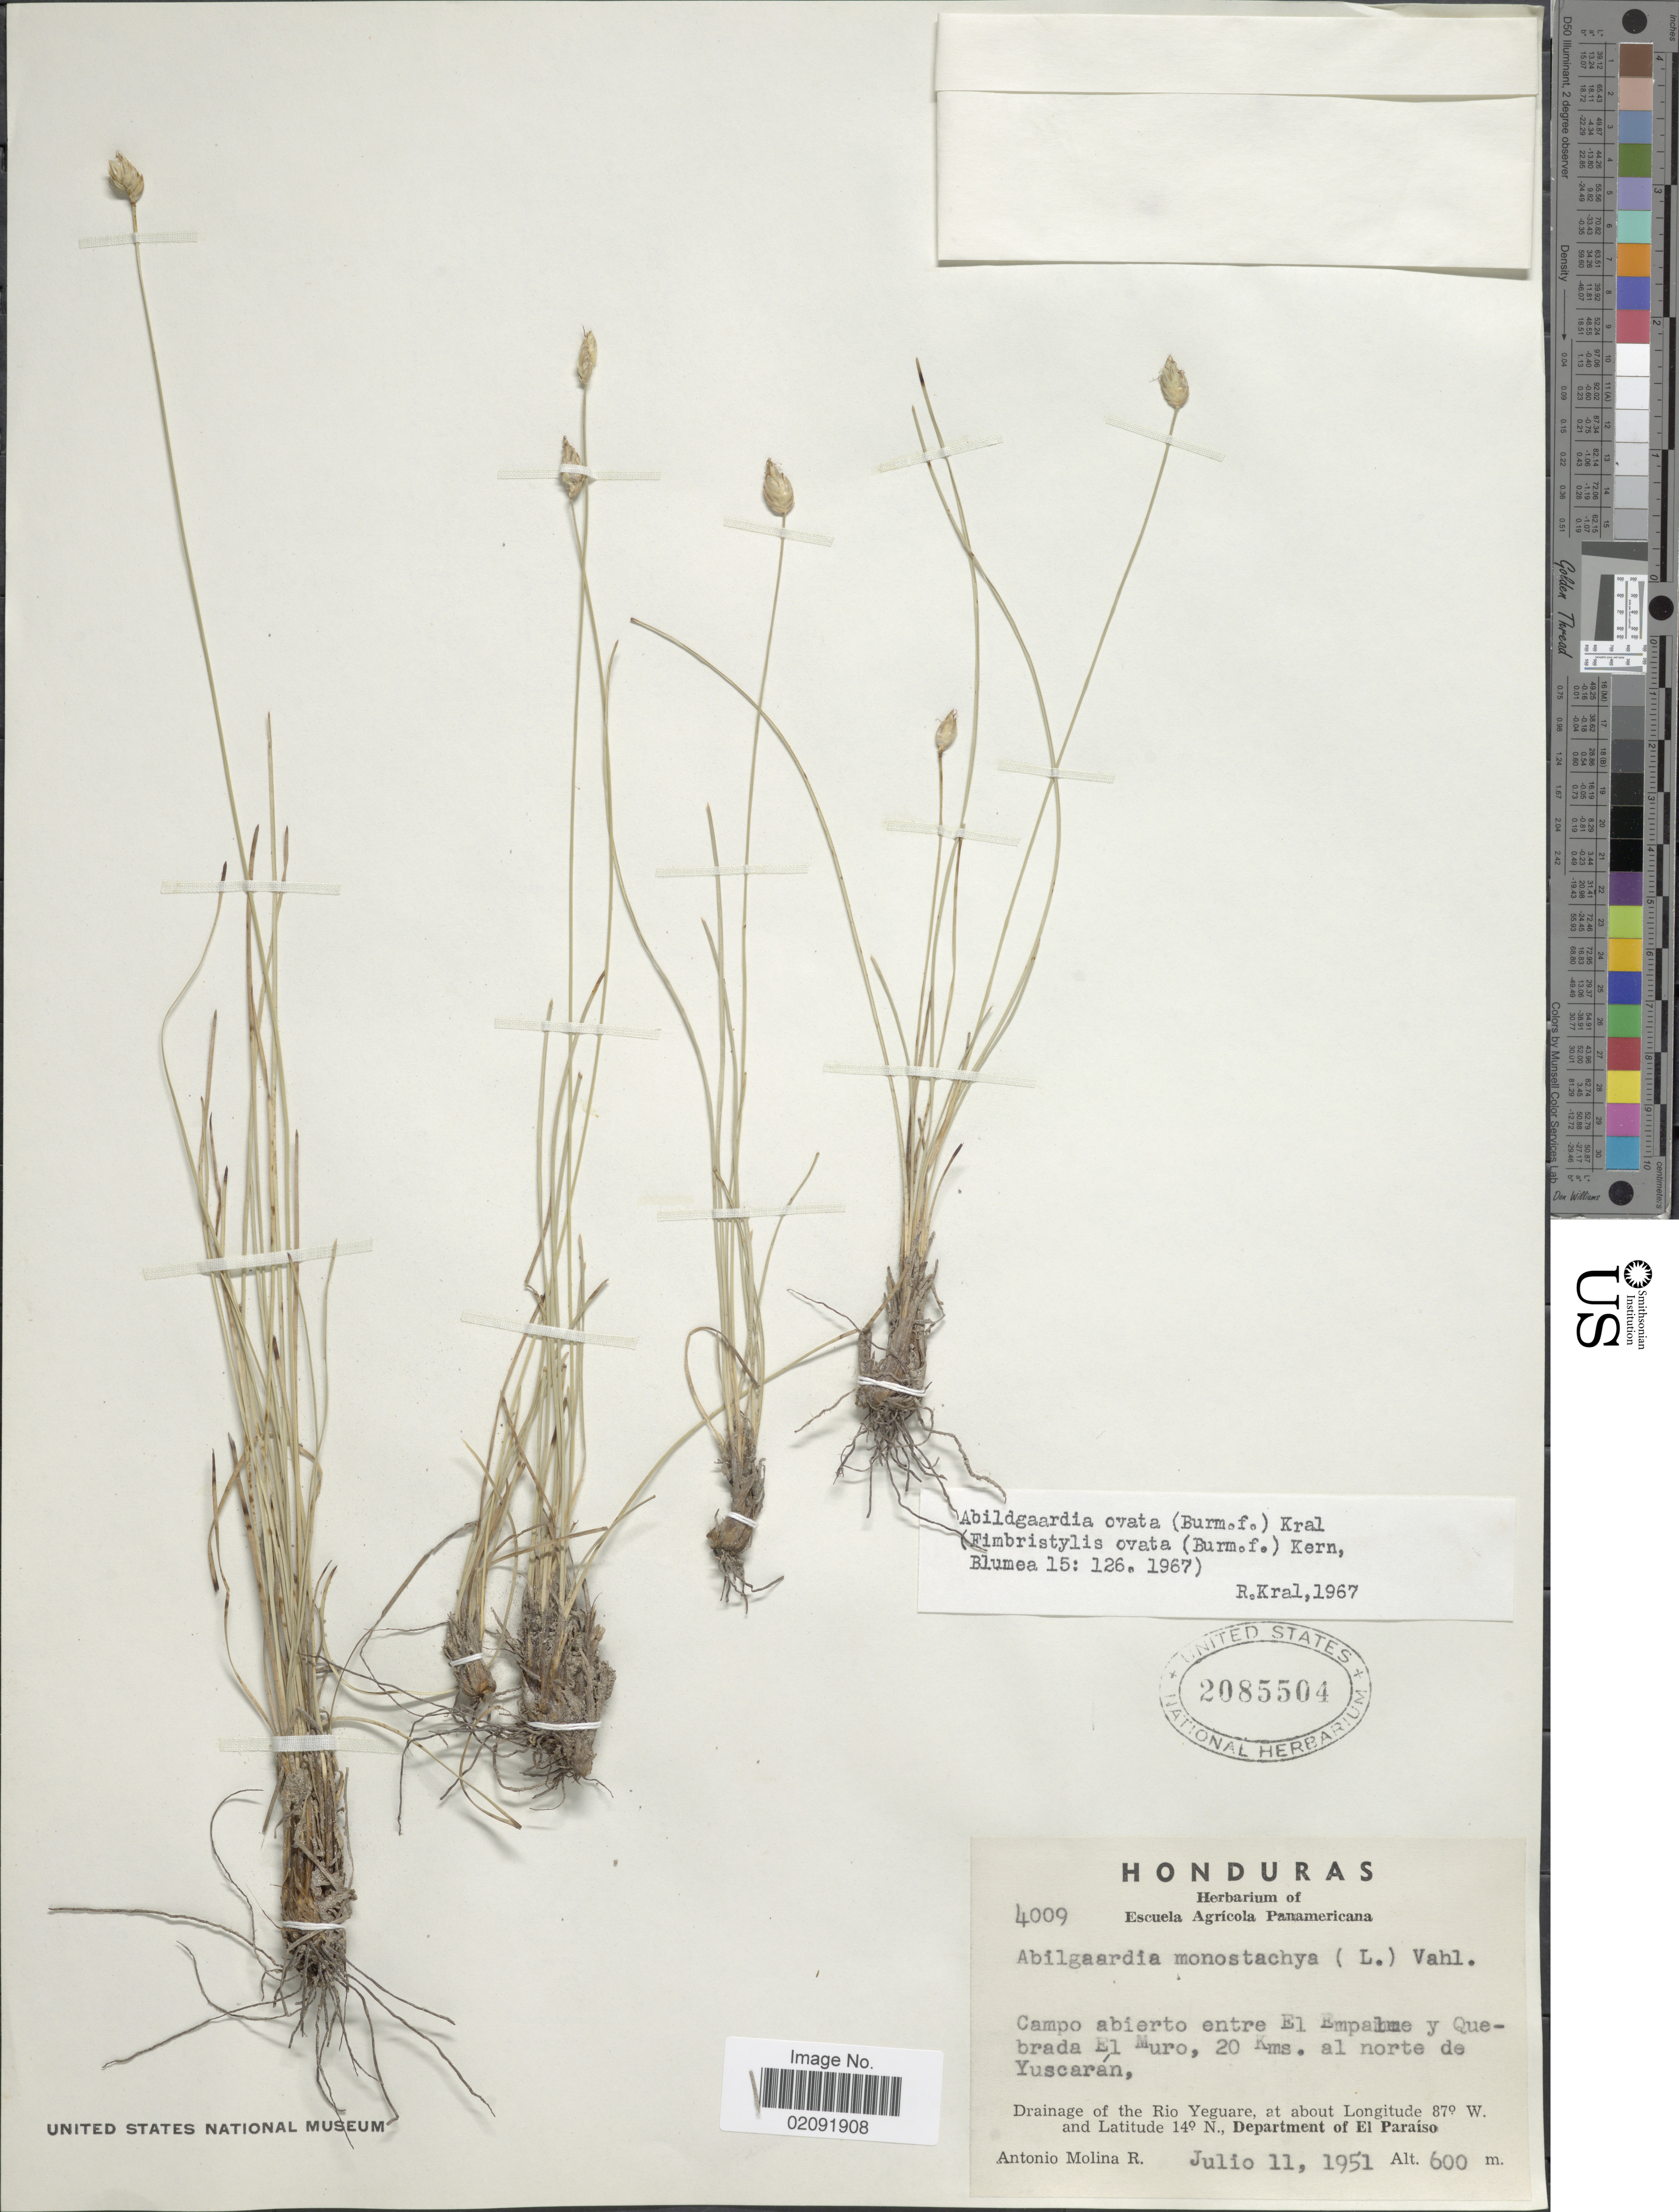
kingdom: Plantae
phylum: Tracheophyta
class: Liliopsida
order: Poales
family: Cyperaceae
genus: Abildgaardia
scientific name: Abildgaardia ovata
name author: (Burm. f.) Kral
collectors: A. Molina R.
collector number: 4009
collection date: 1951-07-11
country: Honduras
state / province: El Paraíso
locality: Campo abierto El Empalme y Quebrada El Muro, 20 Kms al norte de Yuscarán, Drainage of the Rio Yeguare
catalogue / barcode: US 2085504